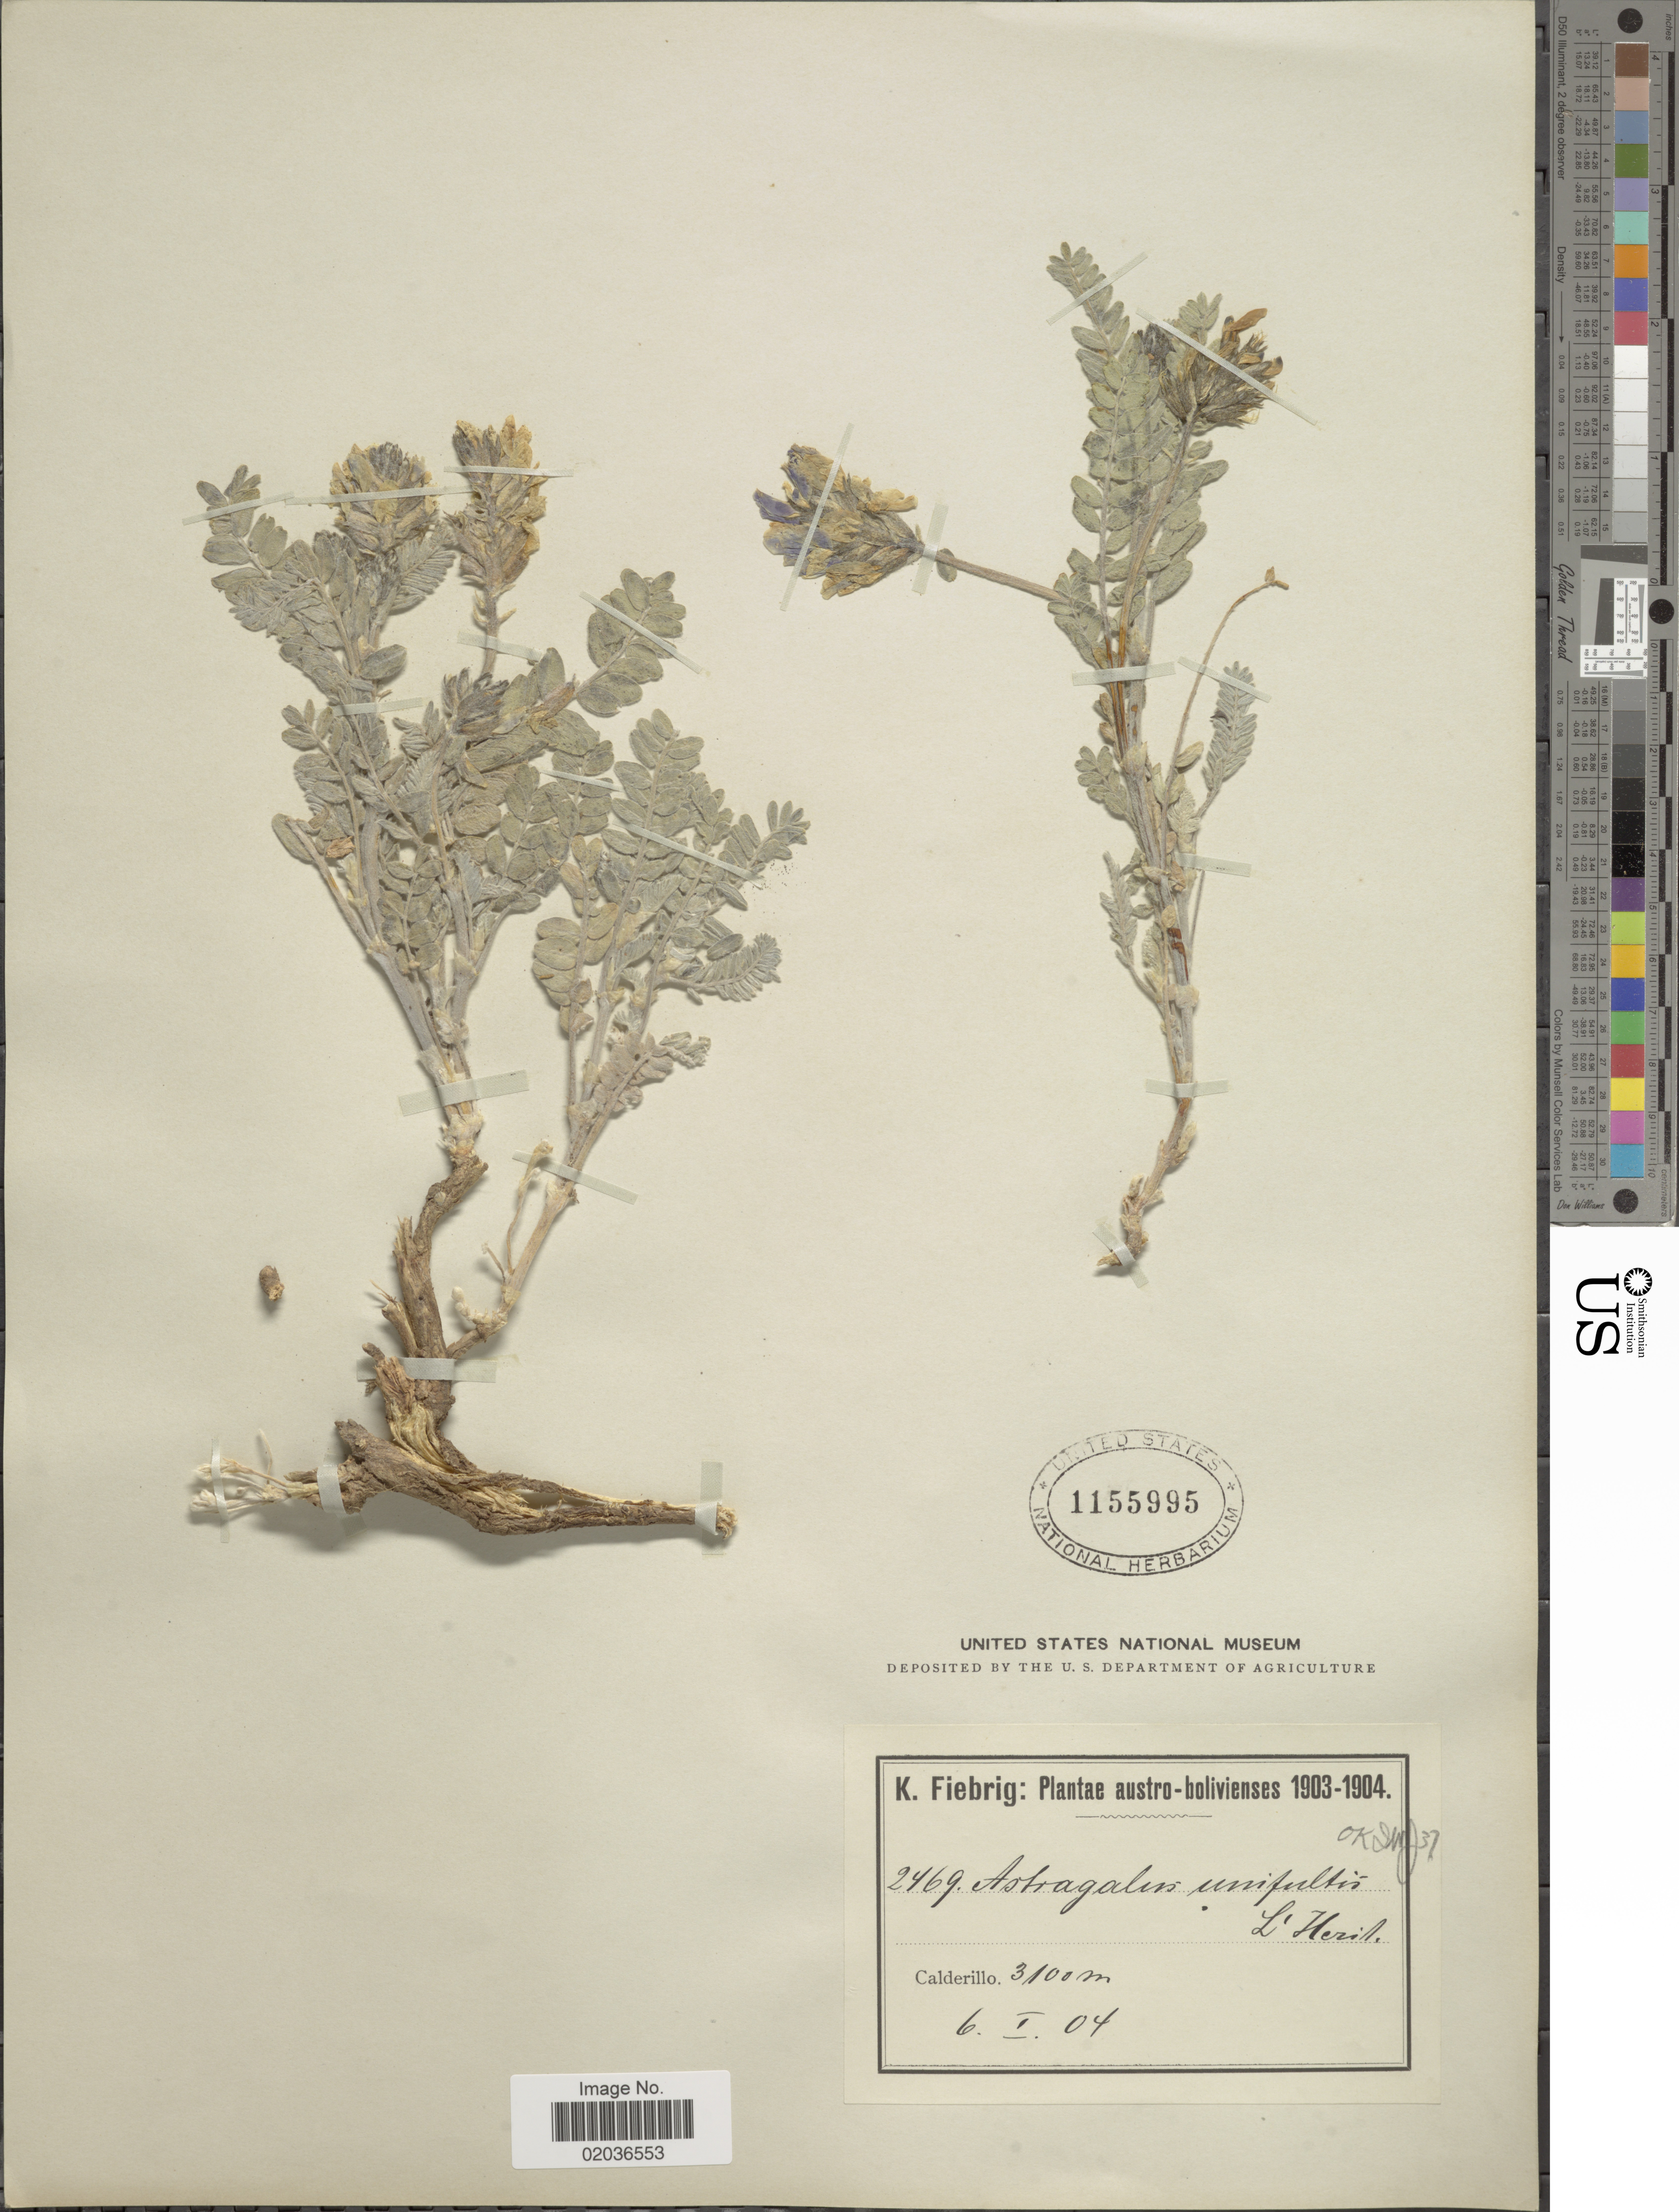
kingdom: Plantae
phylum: Tracheophyta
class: Magnoliopsida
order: Fabales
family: Fabaceae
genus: Astragalus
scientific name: Astragalus garbancillo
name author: Cav.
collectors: K. Fiebrig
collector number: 2469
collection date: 1904-01-06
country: Bolivia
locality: Austro-bolivienses. Calderillo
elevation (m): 3100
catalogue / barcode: US 1155995